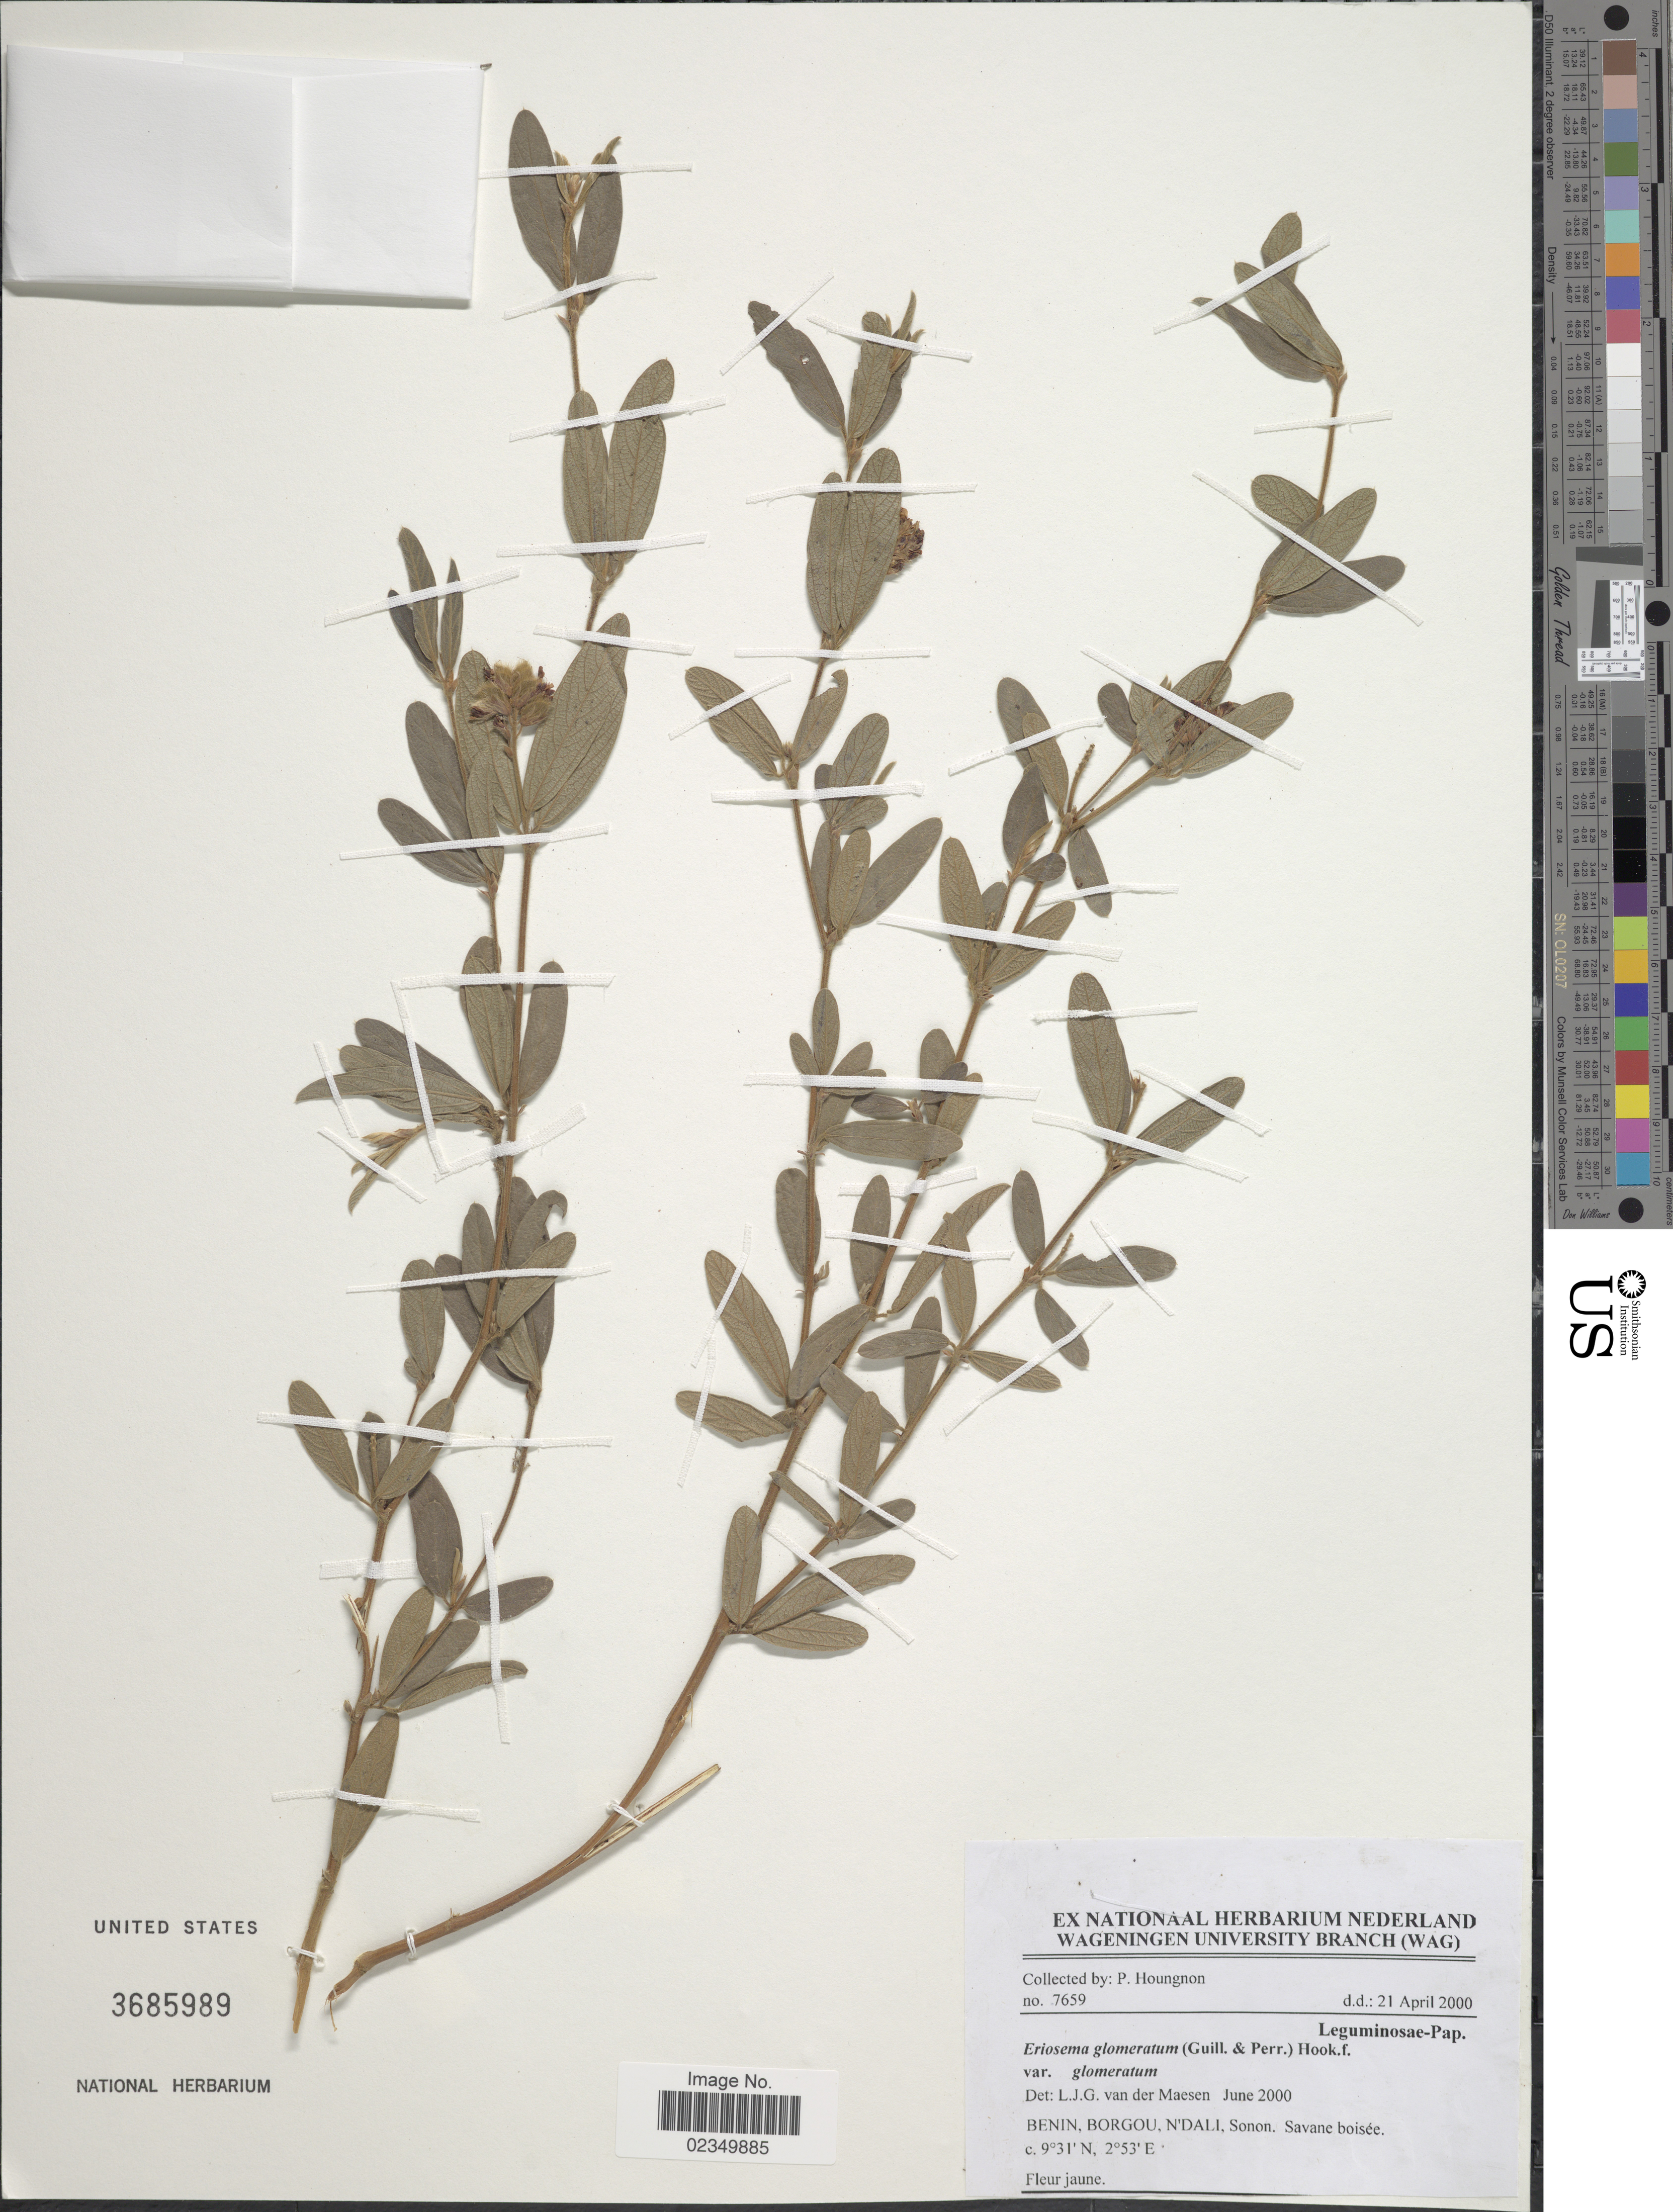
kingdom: Plantae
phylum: Tracheophyta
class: Magnoliopsida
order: Fabales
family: Fabaceae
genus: Eriosema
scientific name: Eriosema glomeratum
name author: (Guill. & Perr.) Hook. f.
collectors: P. Houngnon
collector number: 7659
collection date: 2000-04-21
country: Benin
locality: N'Dali, Sonon. Savane boisee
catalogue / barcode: US 3685989